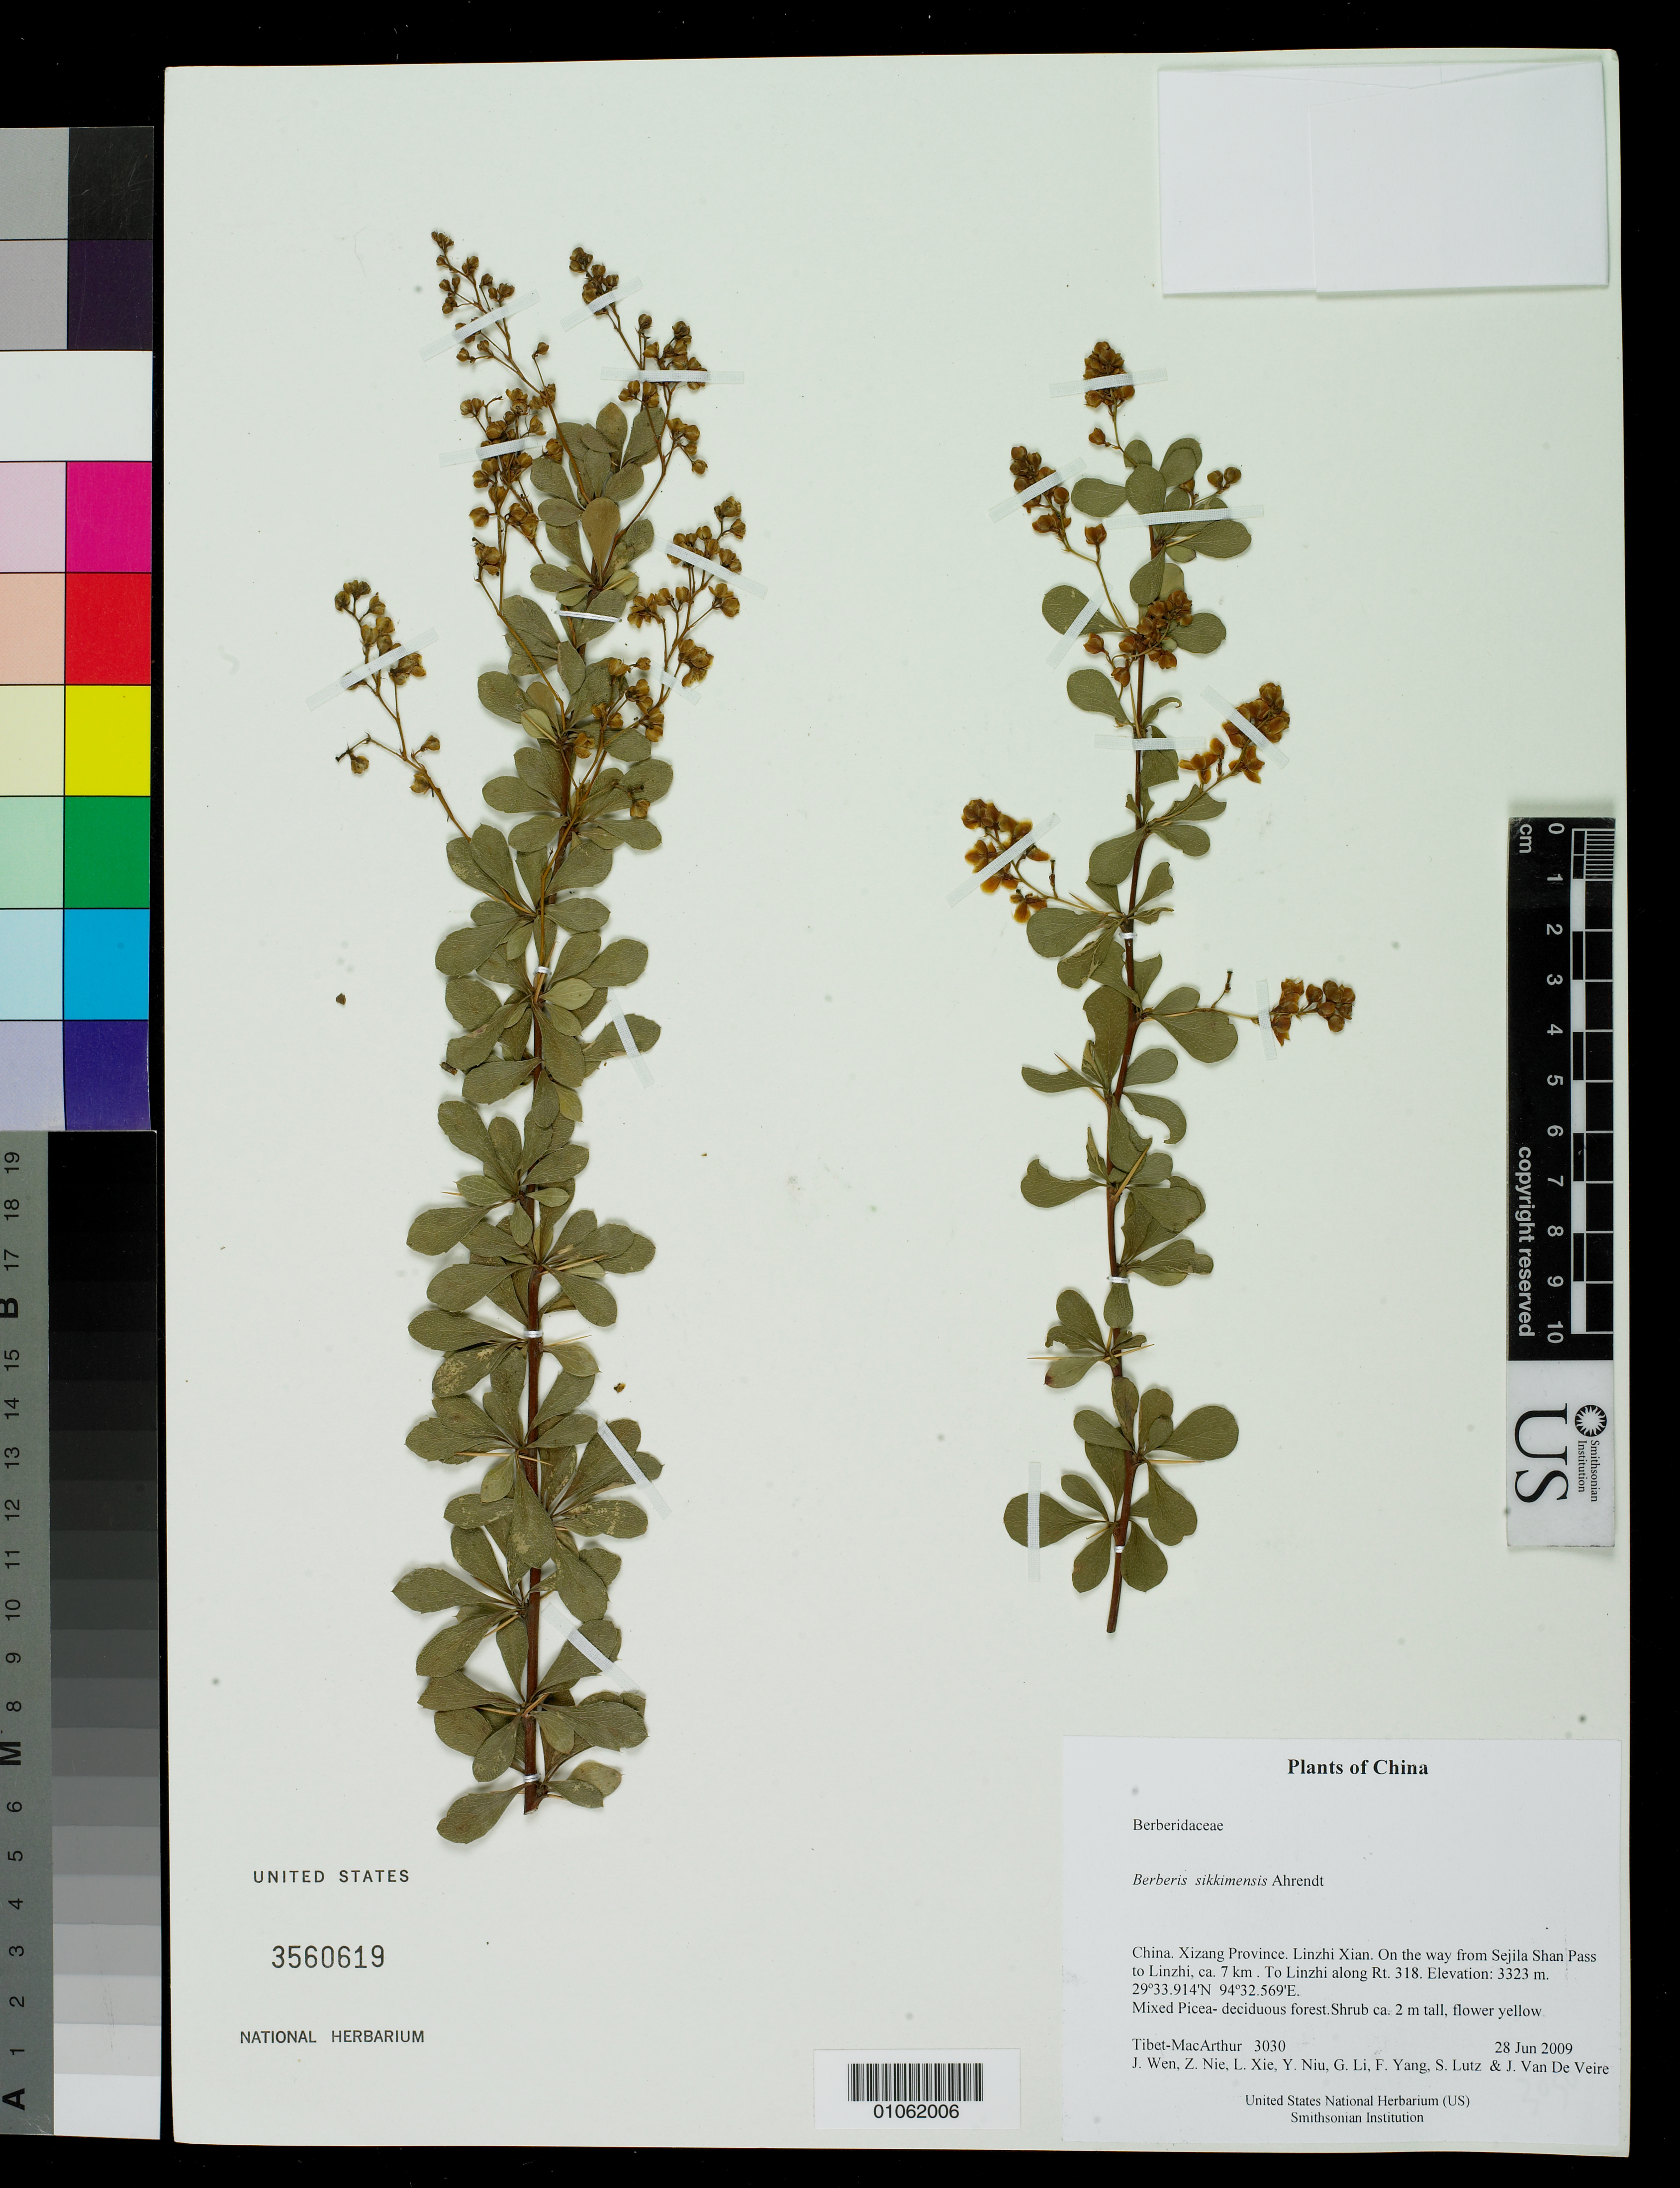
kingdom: Plantae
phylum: Tracheophyta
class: Magnoliopsida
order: Ranunculales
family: Berberidaceae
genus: Berberis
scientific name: Berberis gyalaica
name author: Ahrendt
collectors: Tibet-MacArthur, J. Wen, Z. Nie, L. Xie, Y. Niu, G. Li, F. Yang, S. Lutz & J. Van De Veire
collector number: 3030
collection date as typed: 28 Jun 2009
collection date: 2009-06-28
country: China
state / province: Xizang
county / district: Linzhi Xian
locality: On the way from Sejila Shan Pass to Linzhi, ca. 7 km . To Linzhi along Rt. 318.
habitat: Mixed Picea- deciduous forest.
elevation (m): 3323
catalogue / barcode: US 3560619